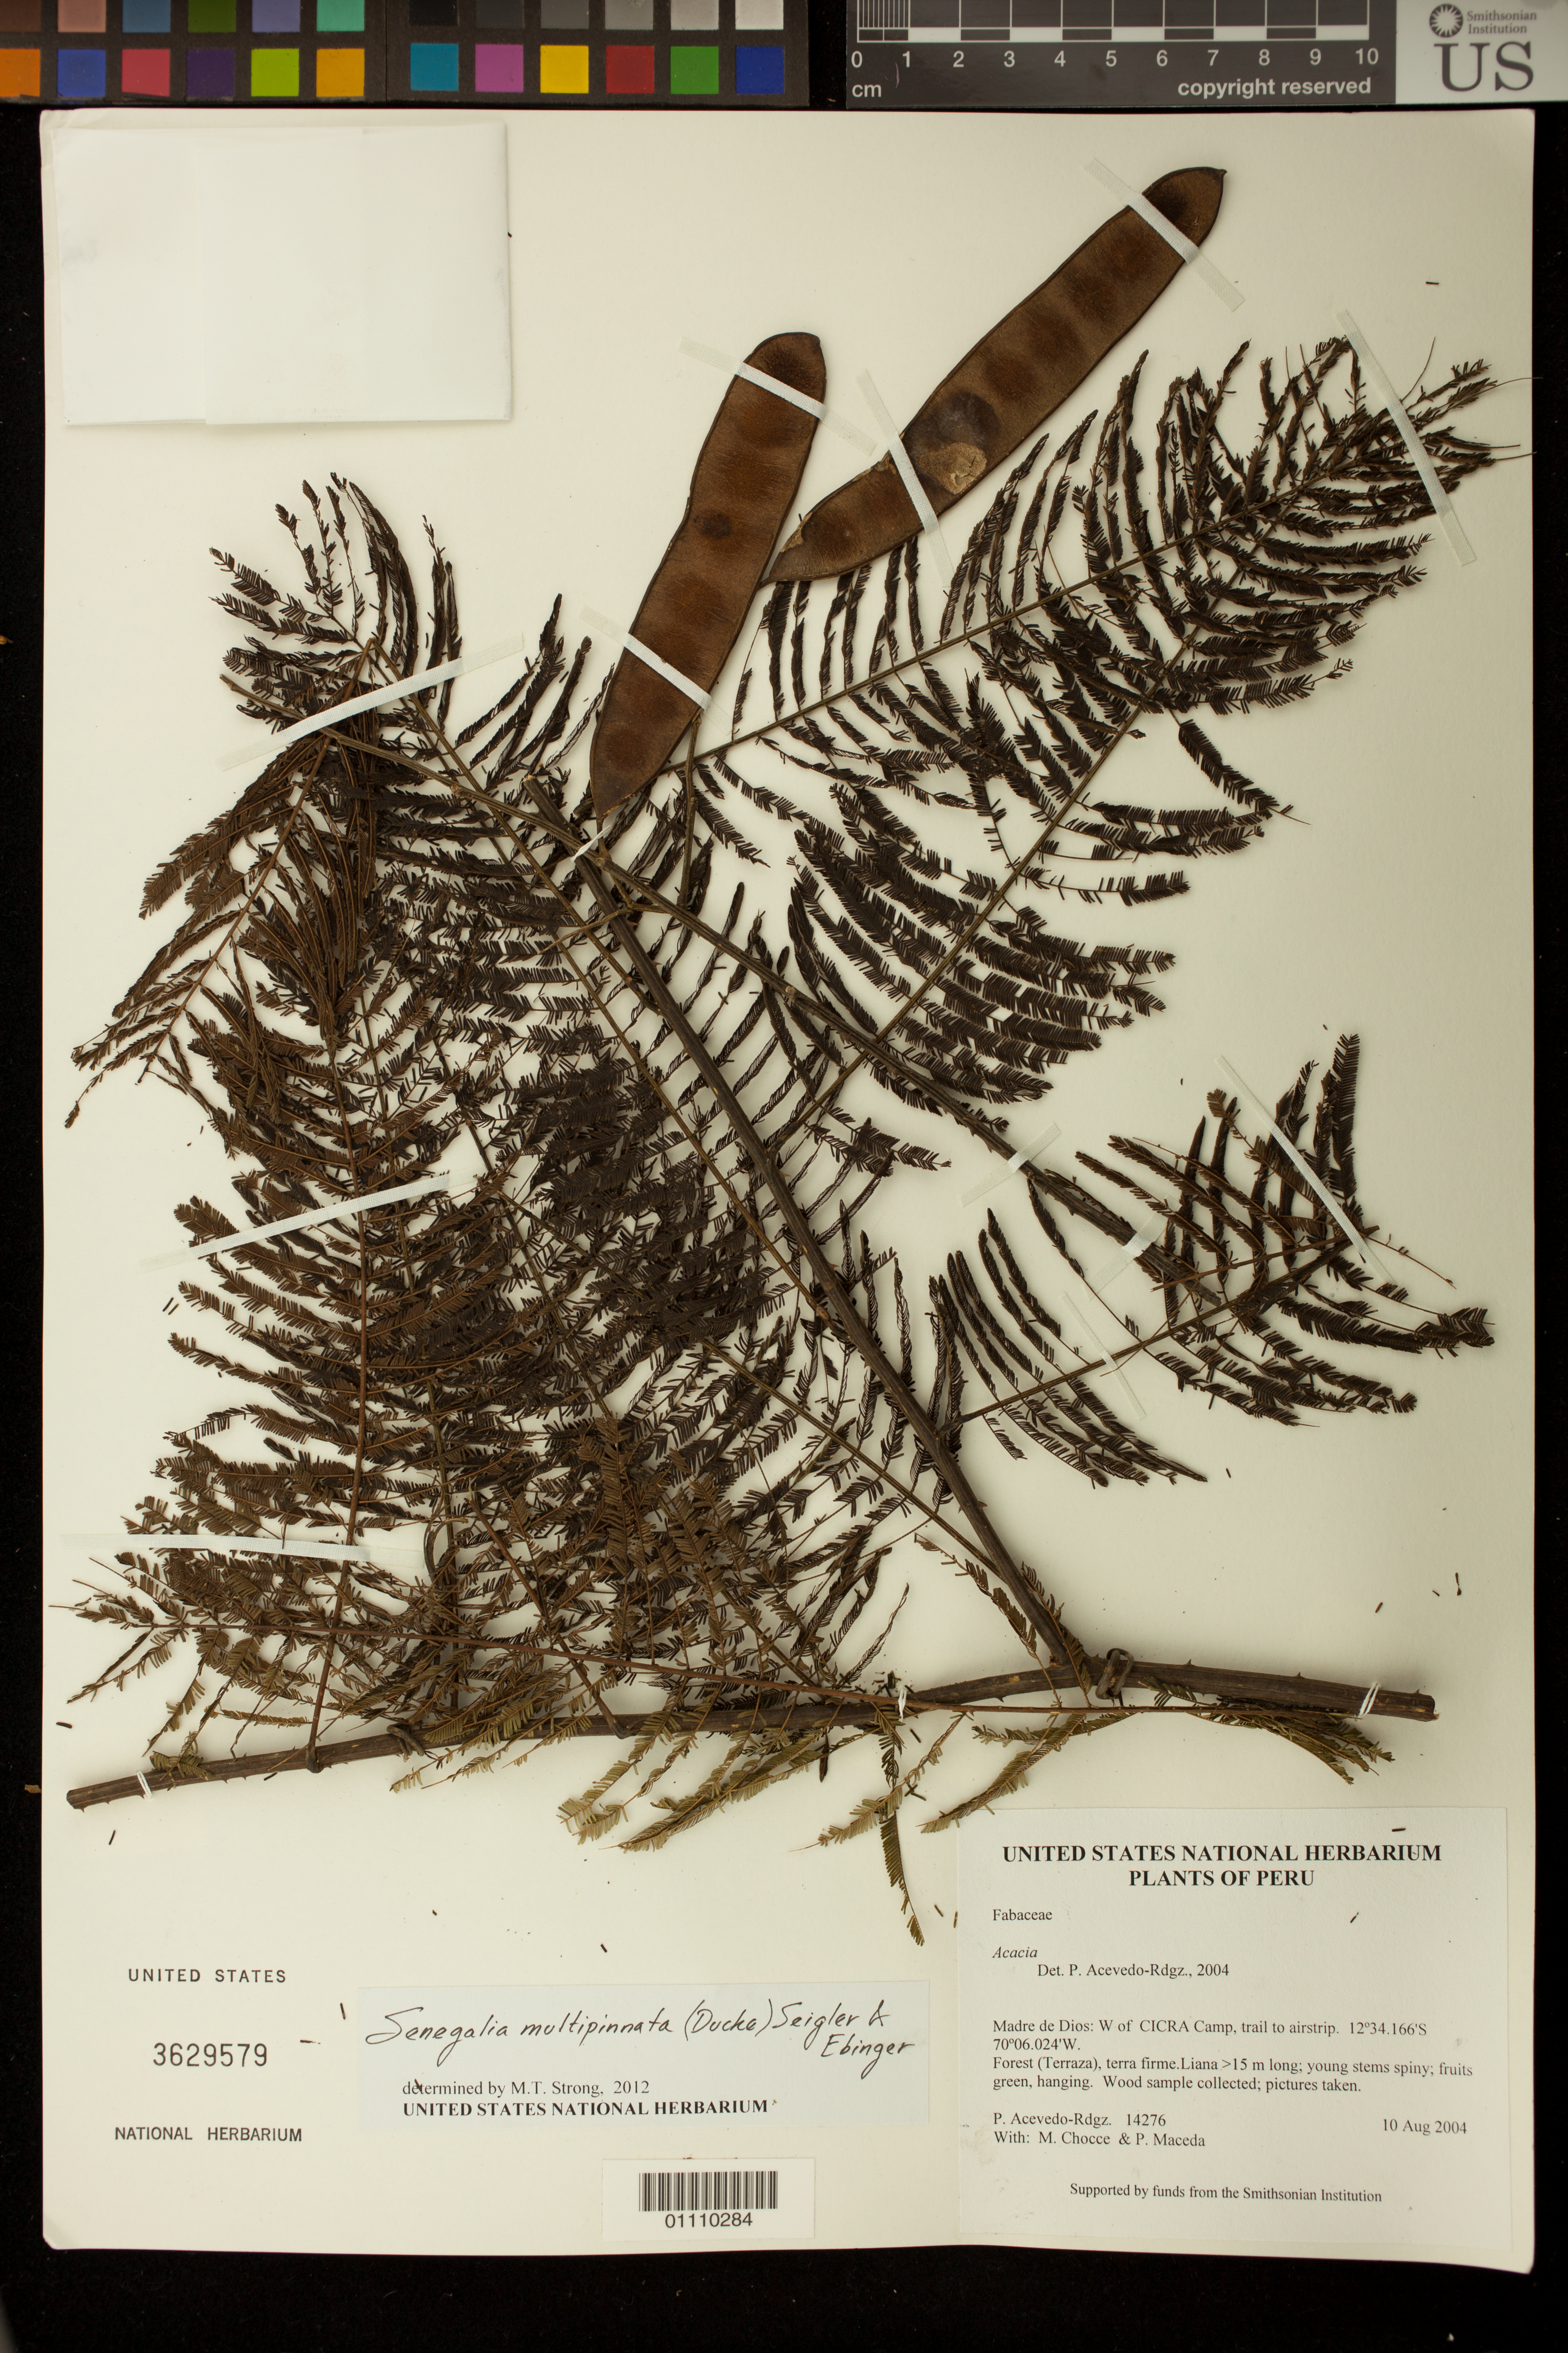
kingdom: Plantae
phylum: Tracheophyta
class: Magnoliopsida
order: Fabales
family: Fabaceae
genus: Senegalia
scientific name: Senegalia multipinnata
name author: (Ducke) Seigler & Ebinger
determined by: Strong, M. T., (US), Smithsonian Institution - National Museum of Natural History (UNITED STATES)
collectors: P. Acevedo-Rodr., M. Chocce & P. Maceda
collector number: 14276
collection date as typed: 10 Aug 2004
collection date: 2004-08-10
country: Peru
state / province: Madre de Dios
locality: Madre de Dios: W of CICRA Camp, trail to airstrip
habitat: Forest (Terraza), terra firme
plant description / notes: K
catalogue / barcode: US 3629579